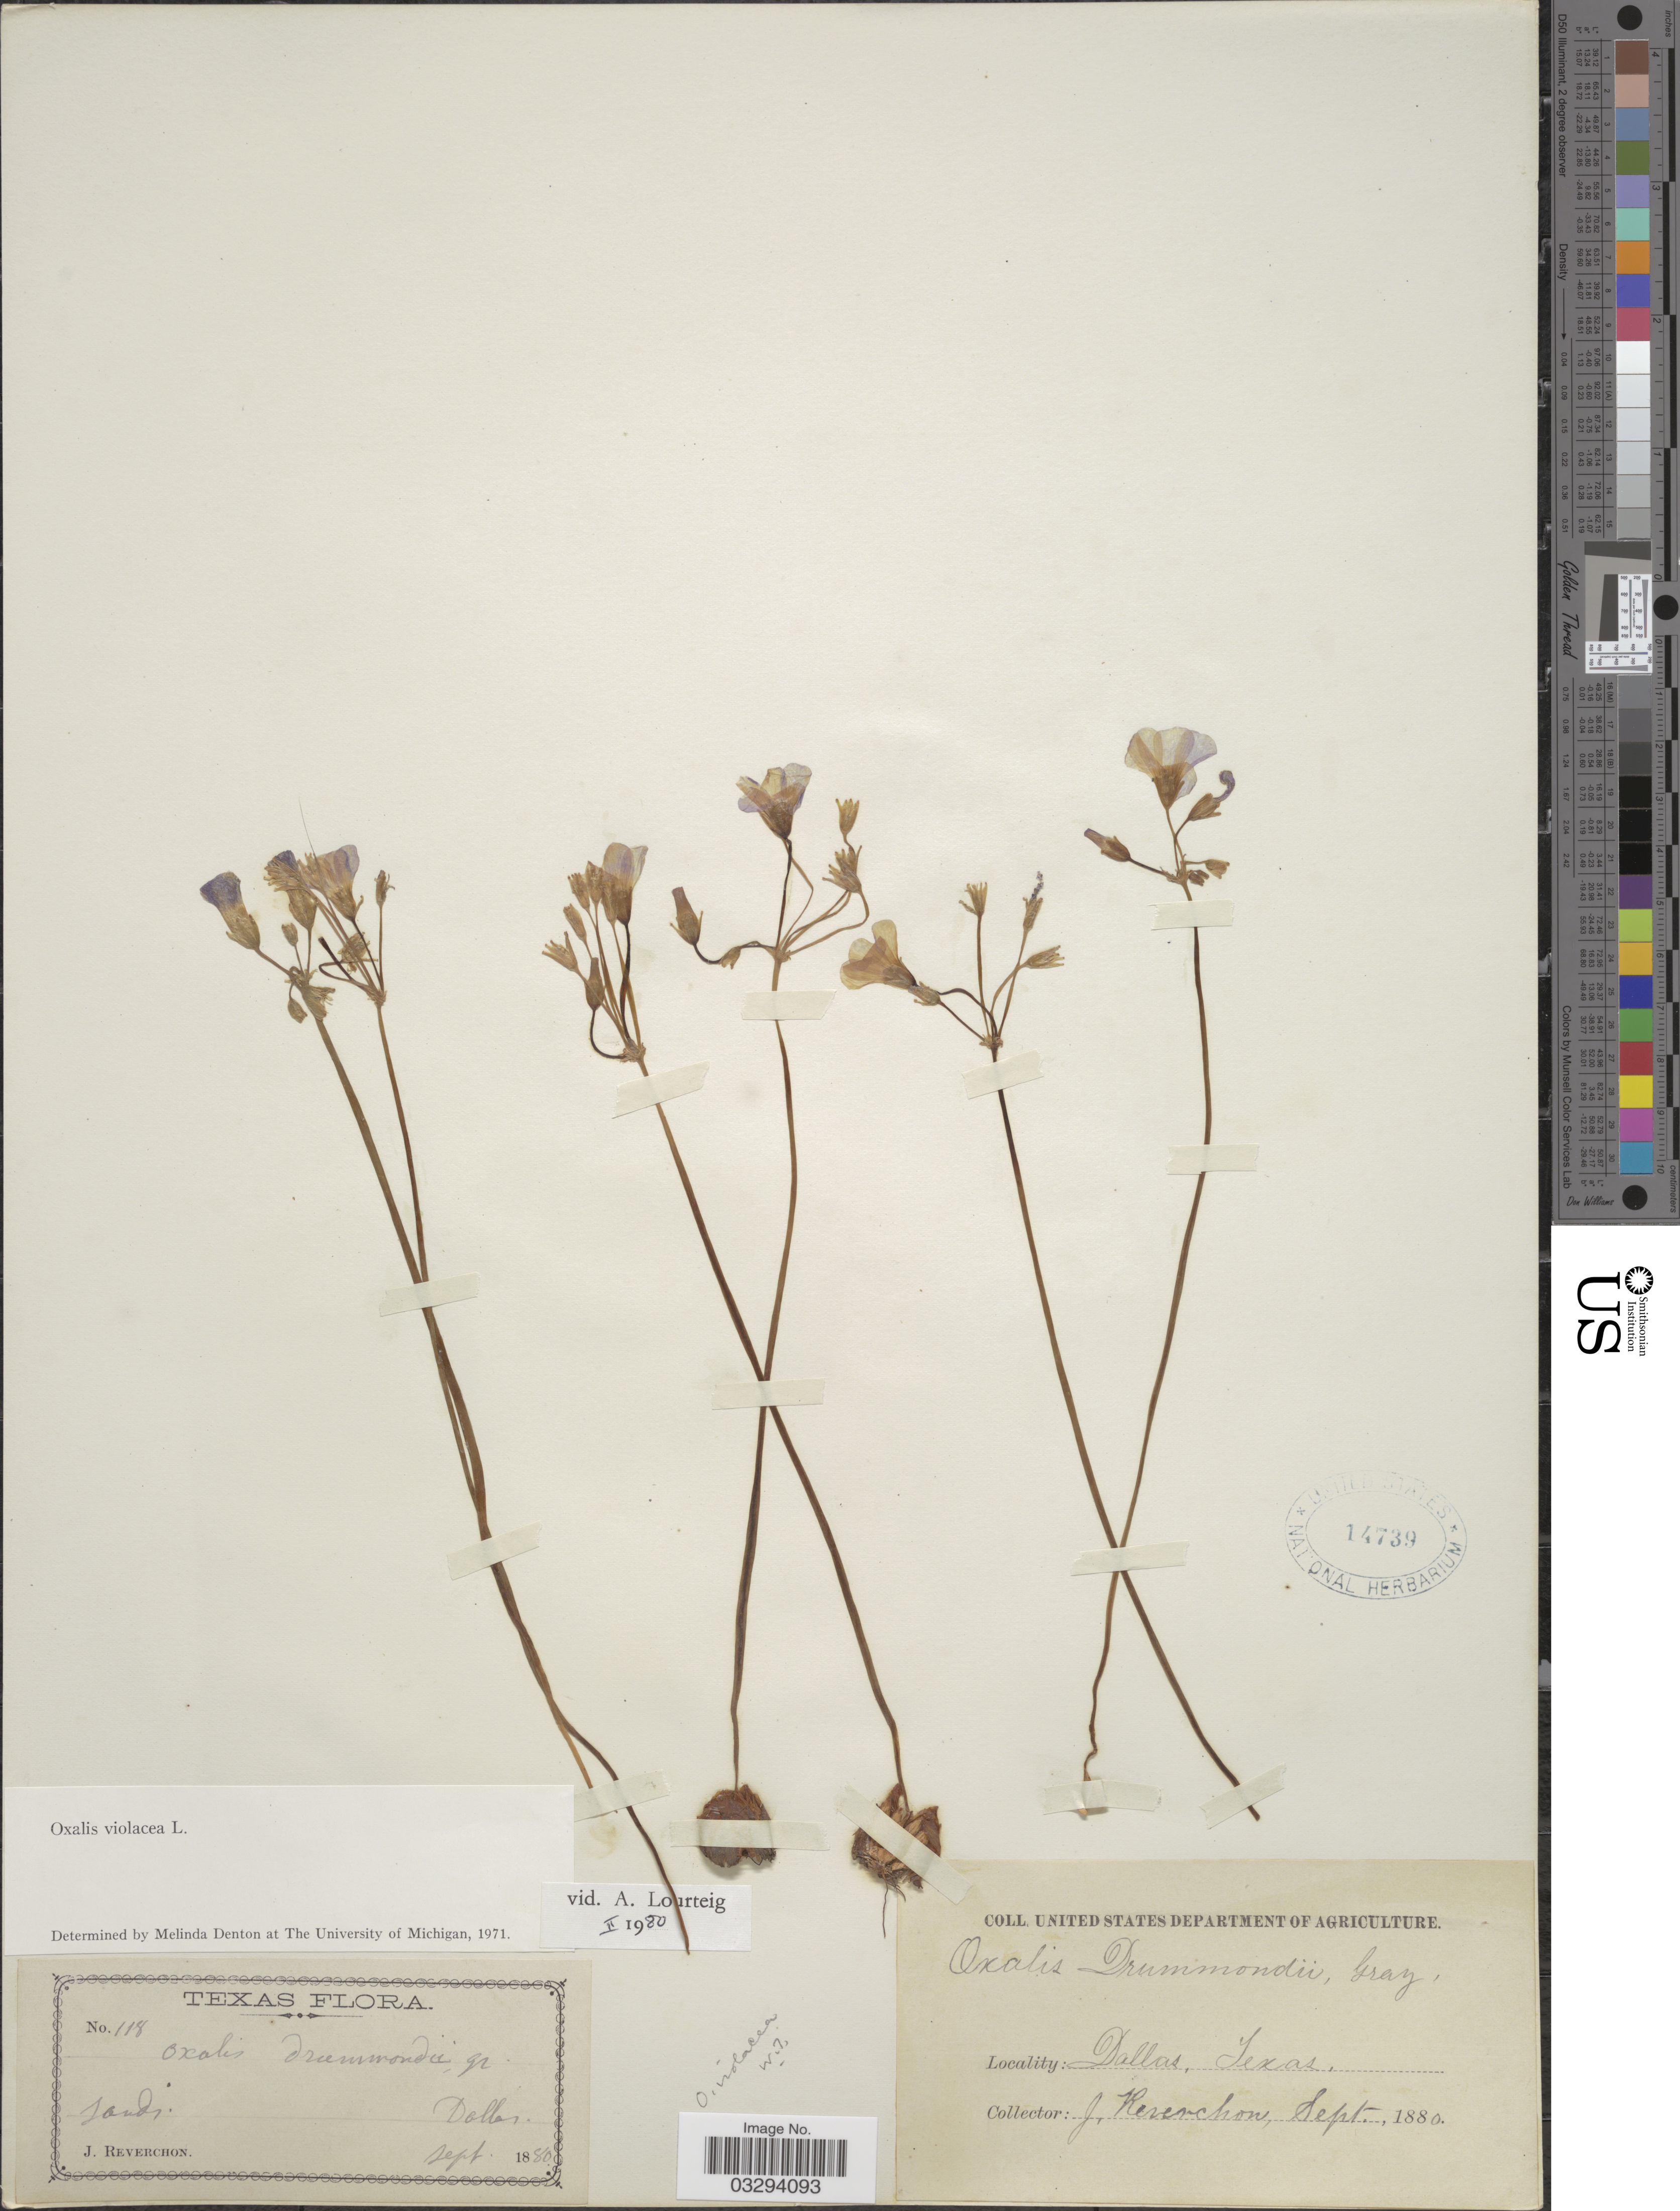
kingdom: Plantae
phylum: Tracheophyta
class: Magnoliopsida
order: Oxalidales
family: Oxalidaceae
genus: Oxalis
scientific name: Oxalis violacea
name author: L.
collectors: J. Reverchon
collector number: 118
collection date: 1880-09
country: United States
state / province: Texas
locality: Dallas.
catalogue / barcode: US 14739